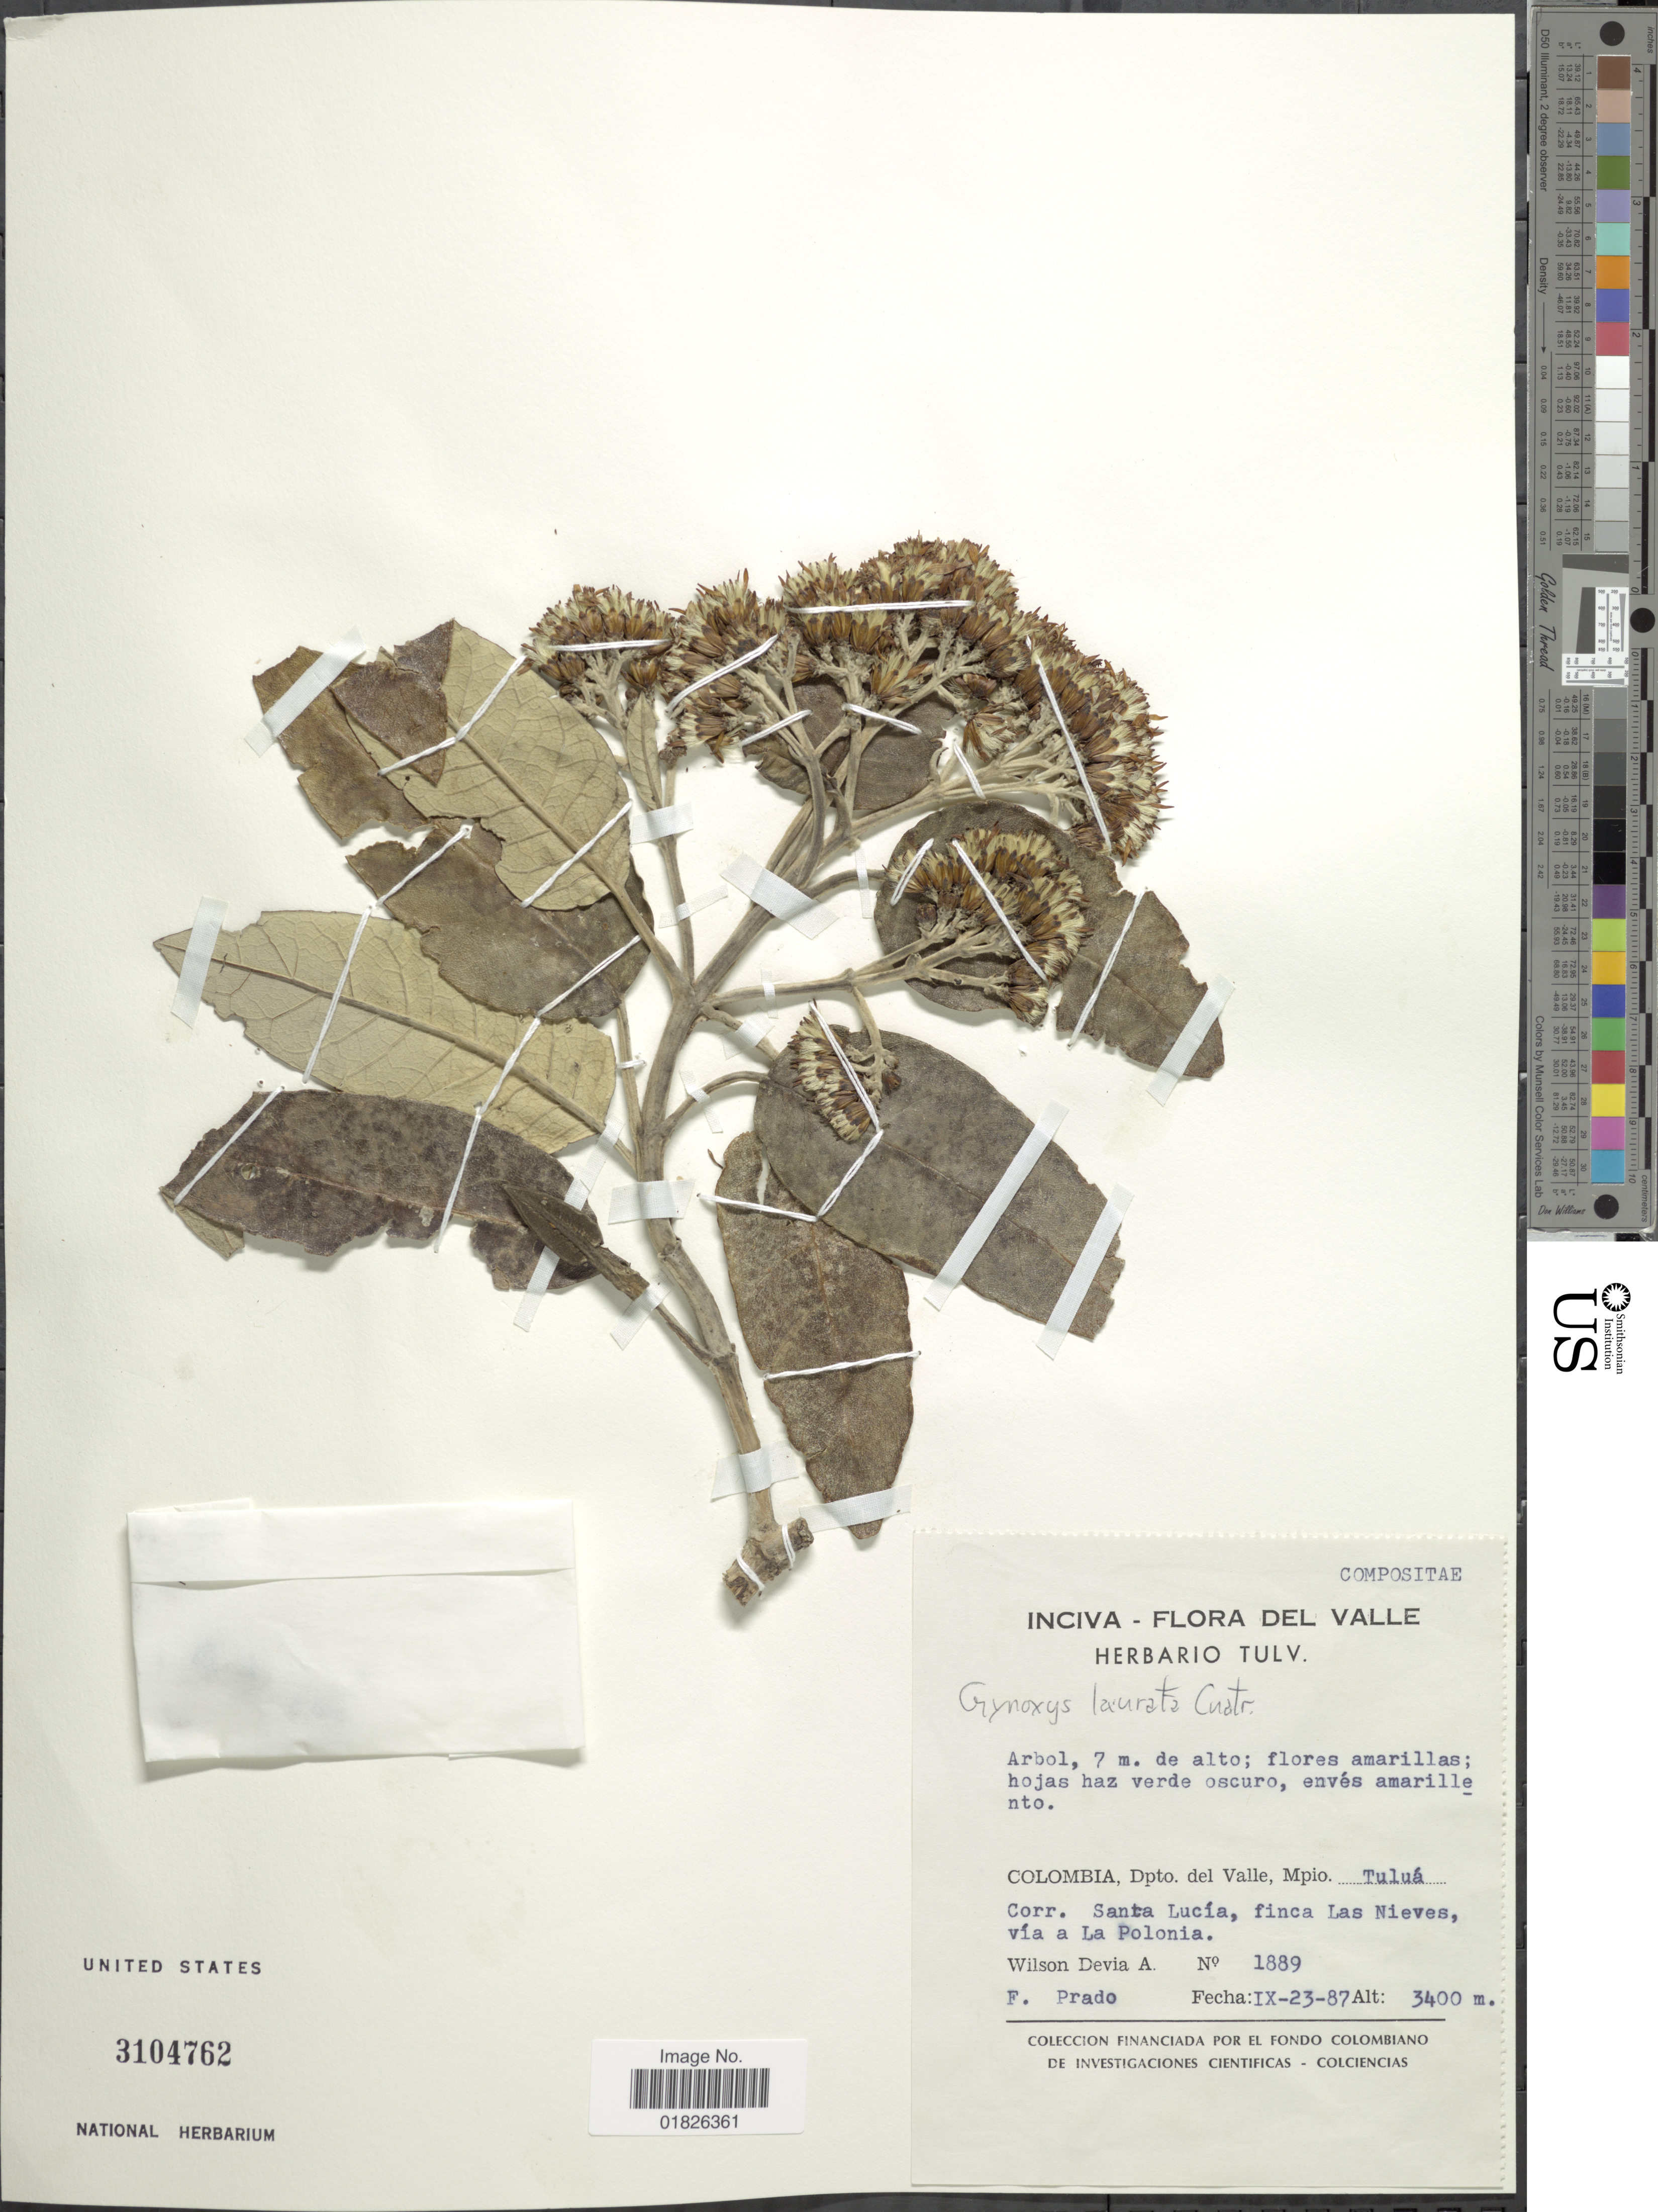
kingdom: Plantae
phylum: Tracheophyta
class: Magnoliopsida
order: Asterales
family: Asteraceae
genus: Gynoxys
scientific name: Gynoxys laurata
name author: Cuatrec.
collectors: W. Devia A. & F. Prado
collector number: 1889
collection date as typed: Transcribed d/m/y: 23/9/87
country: Colombia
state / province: Valle del Cauca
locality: Dpto. del Valle, Mpio. Tulua, Corr. Santa Lucia, finca Las Nieves, via a La Polonia.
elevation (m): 3400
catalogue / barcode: US 3104762